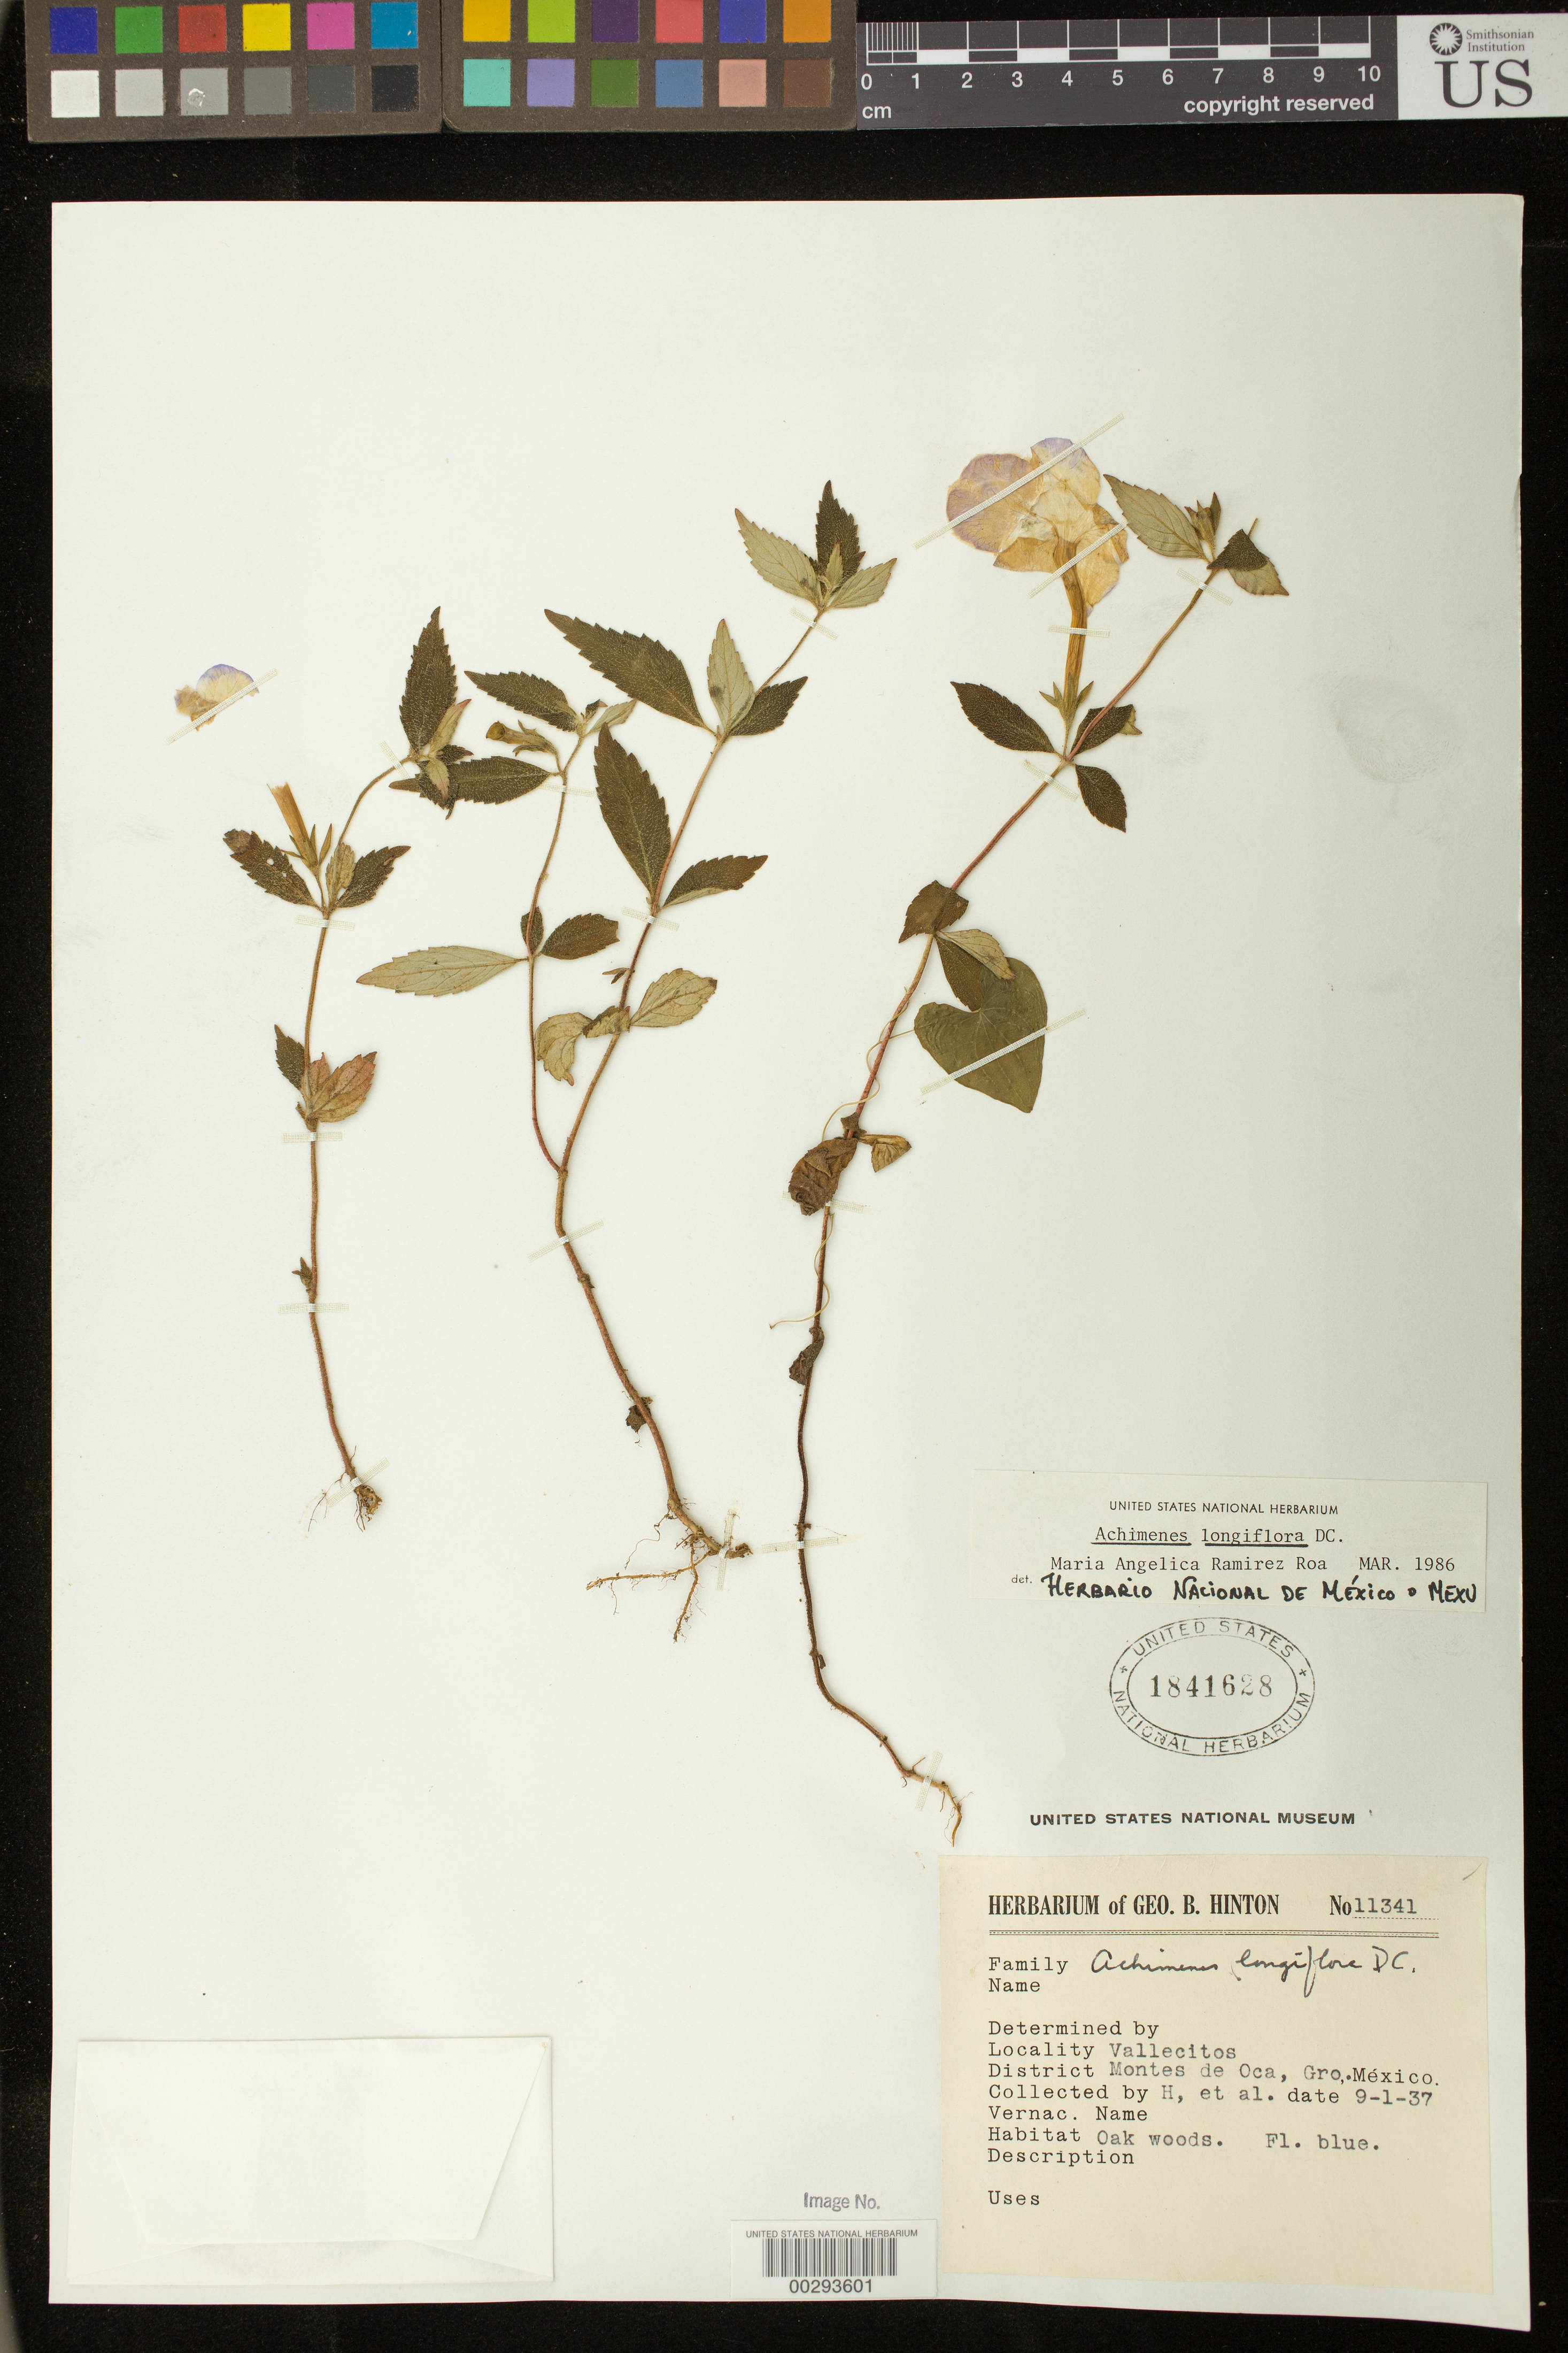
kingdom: Plantae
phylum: Tracheophyta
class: Magnoliopsida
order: Lamiales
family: Gesneriaceae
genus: Achimenes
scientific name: Achimenes longiflora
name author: DC.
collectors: G. B. Hinton & et al.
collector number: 11341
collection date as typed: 01 Sep 1937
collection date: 1937-09-01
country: Mexico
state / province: Guerrero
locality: Montes de Oca dist. Vallecitos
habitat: Oak woods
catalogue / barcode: US 1841628